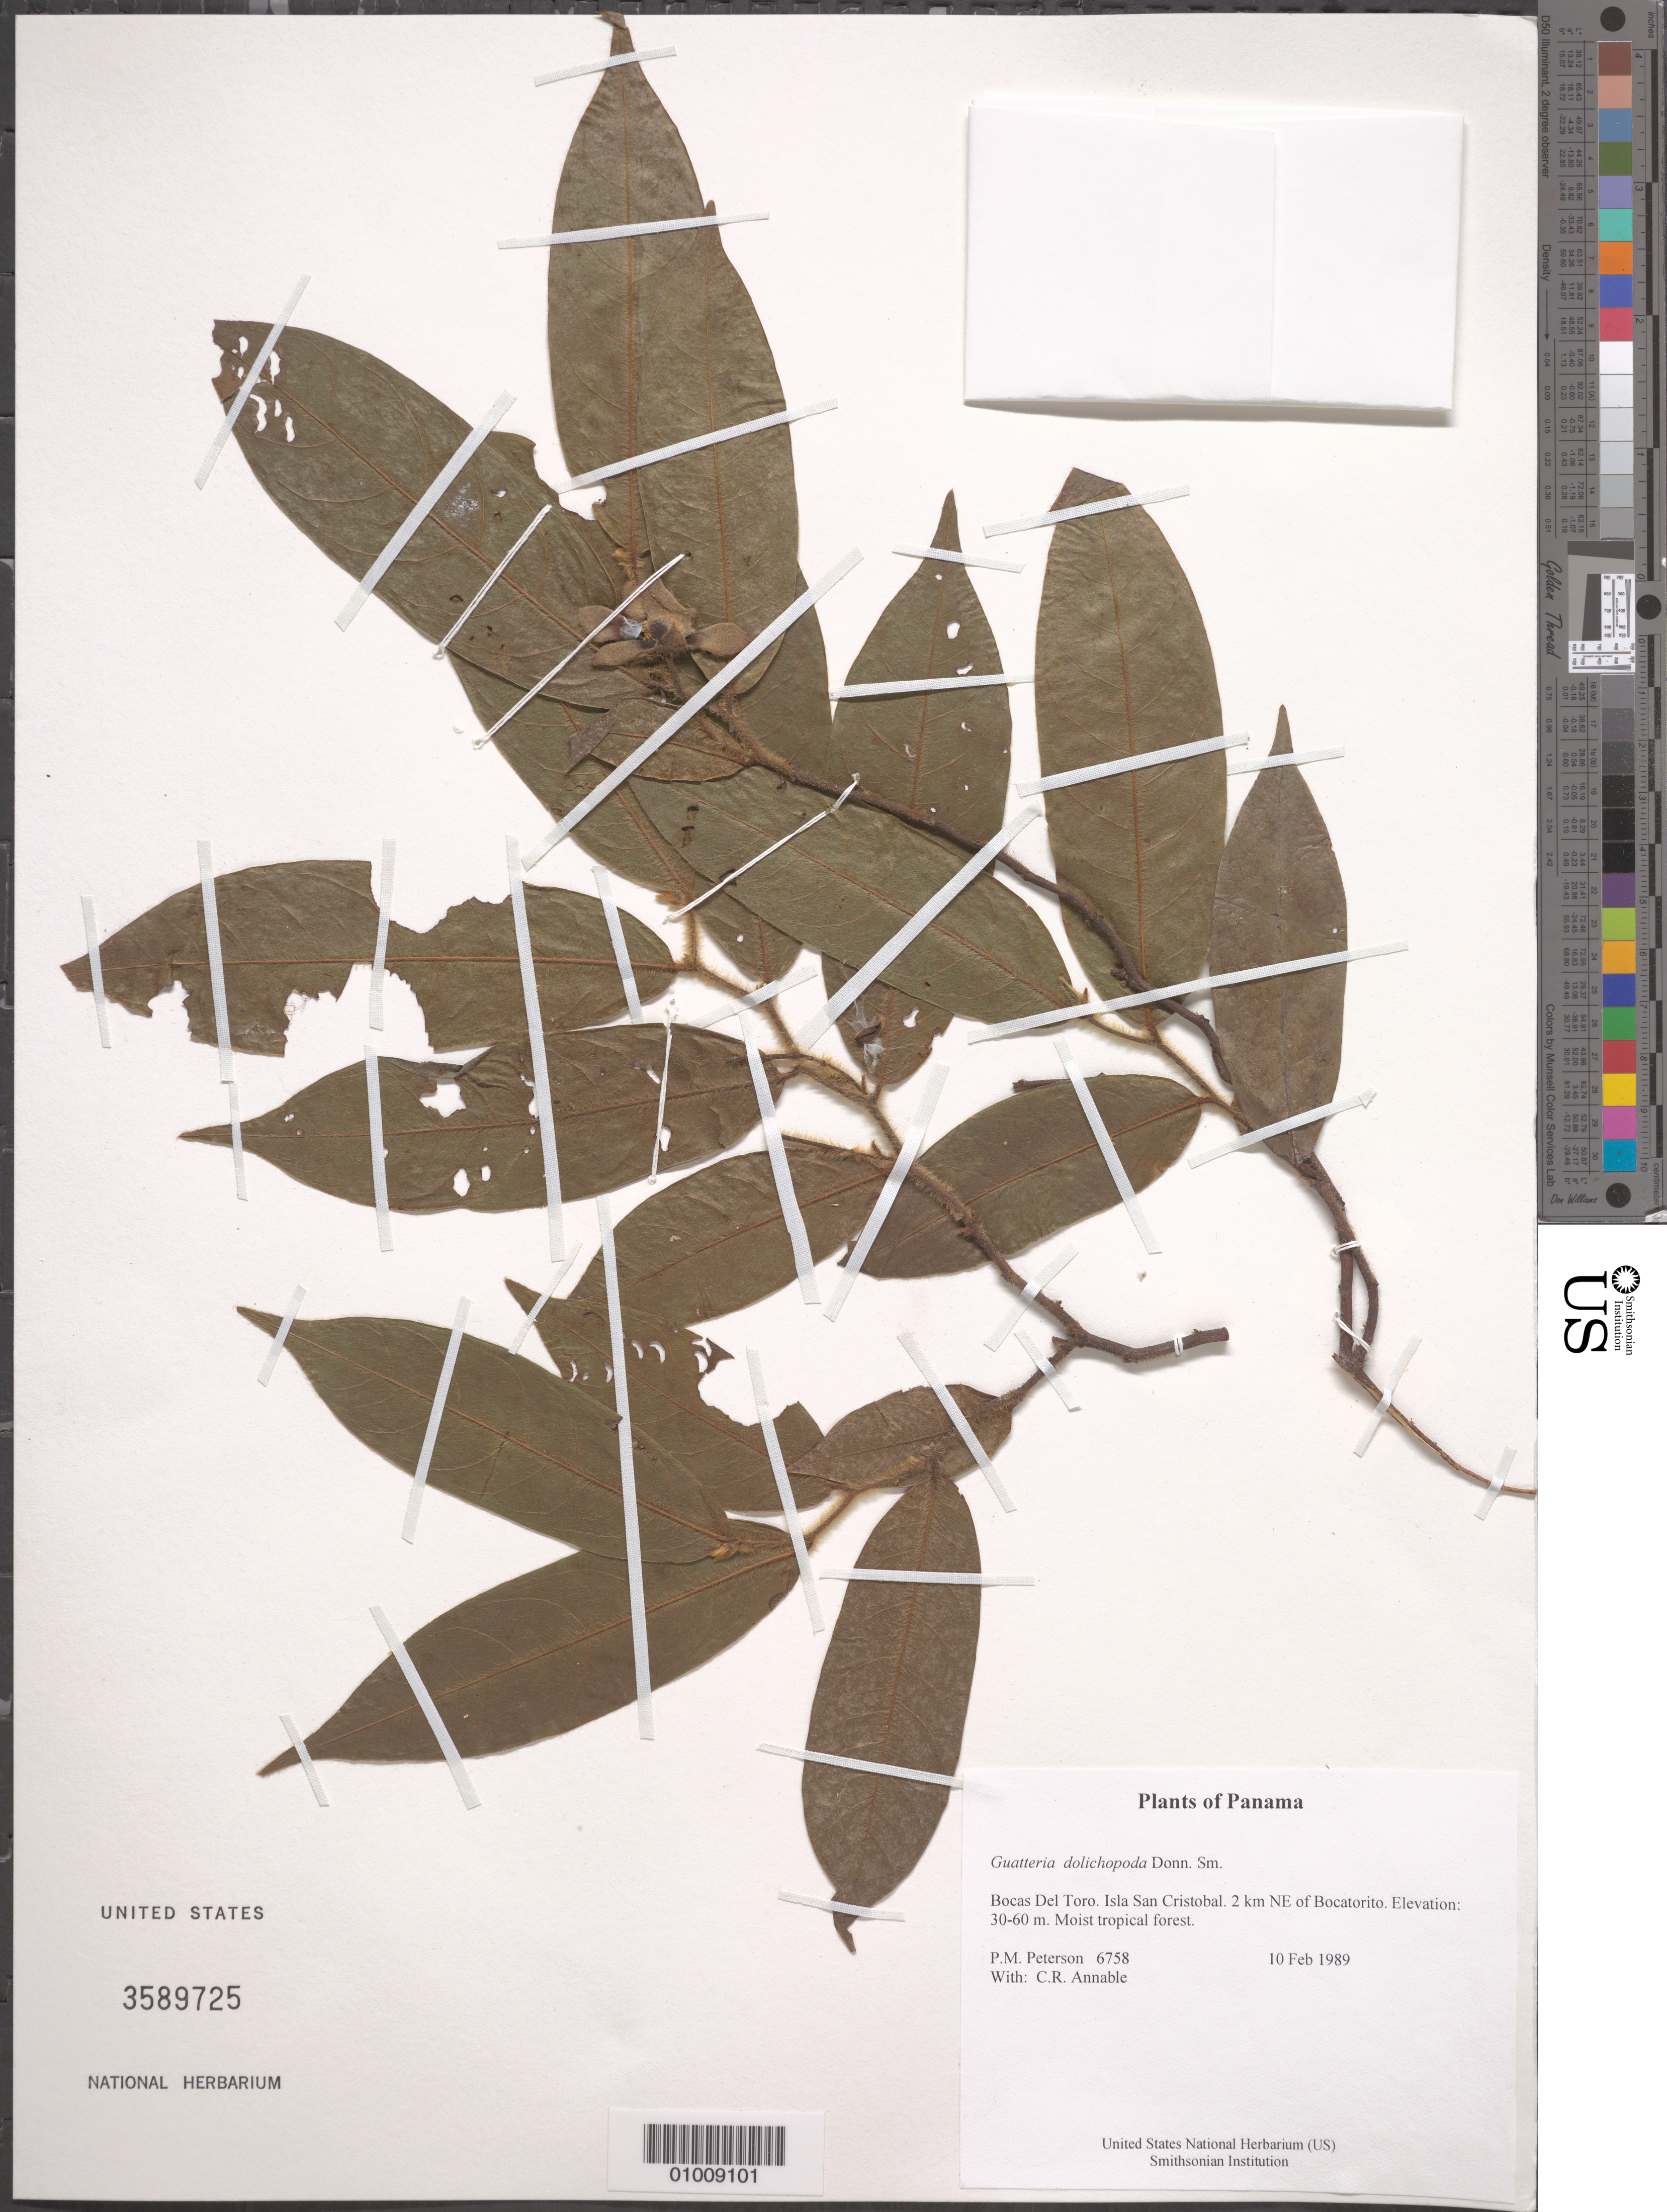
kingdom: Plantae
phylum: Tracheophyta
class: Magnoliopsida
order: Magnoliales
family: Annonaceae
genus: Guatteria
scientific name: Guatteria dolichopoda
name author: Donn. Sm.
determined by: Liesner, R. L.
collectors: P. M. Peterson & C. R. Annable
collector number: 06758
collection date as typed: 10 Feb 1989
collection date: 1989-02-10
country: Panama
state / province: Bocas del Toro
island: San Cristobal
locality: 2 km NE of Bocatorito.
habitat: Moist tropical forest.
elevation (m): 30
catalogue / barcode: US 3589725